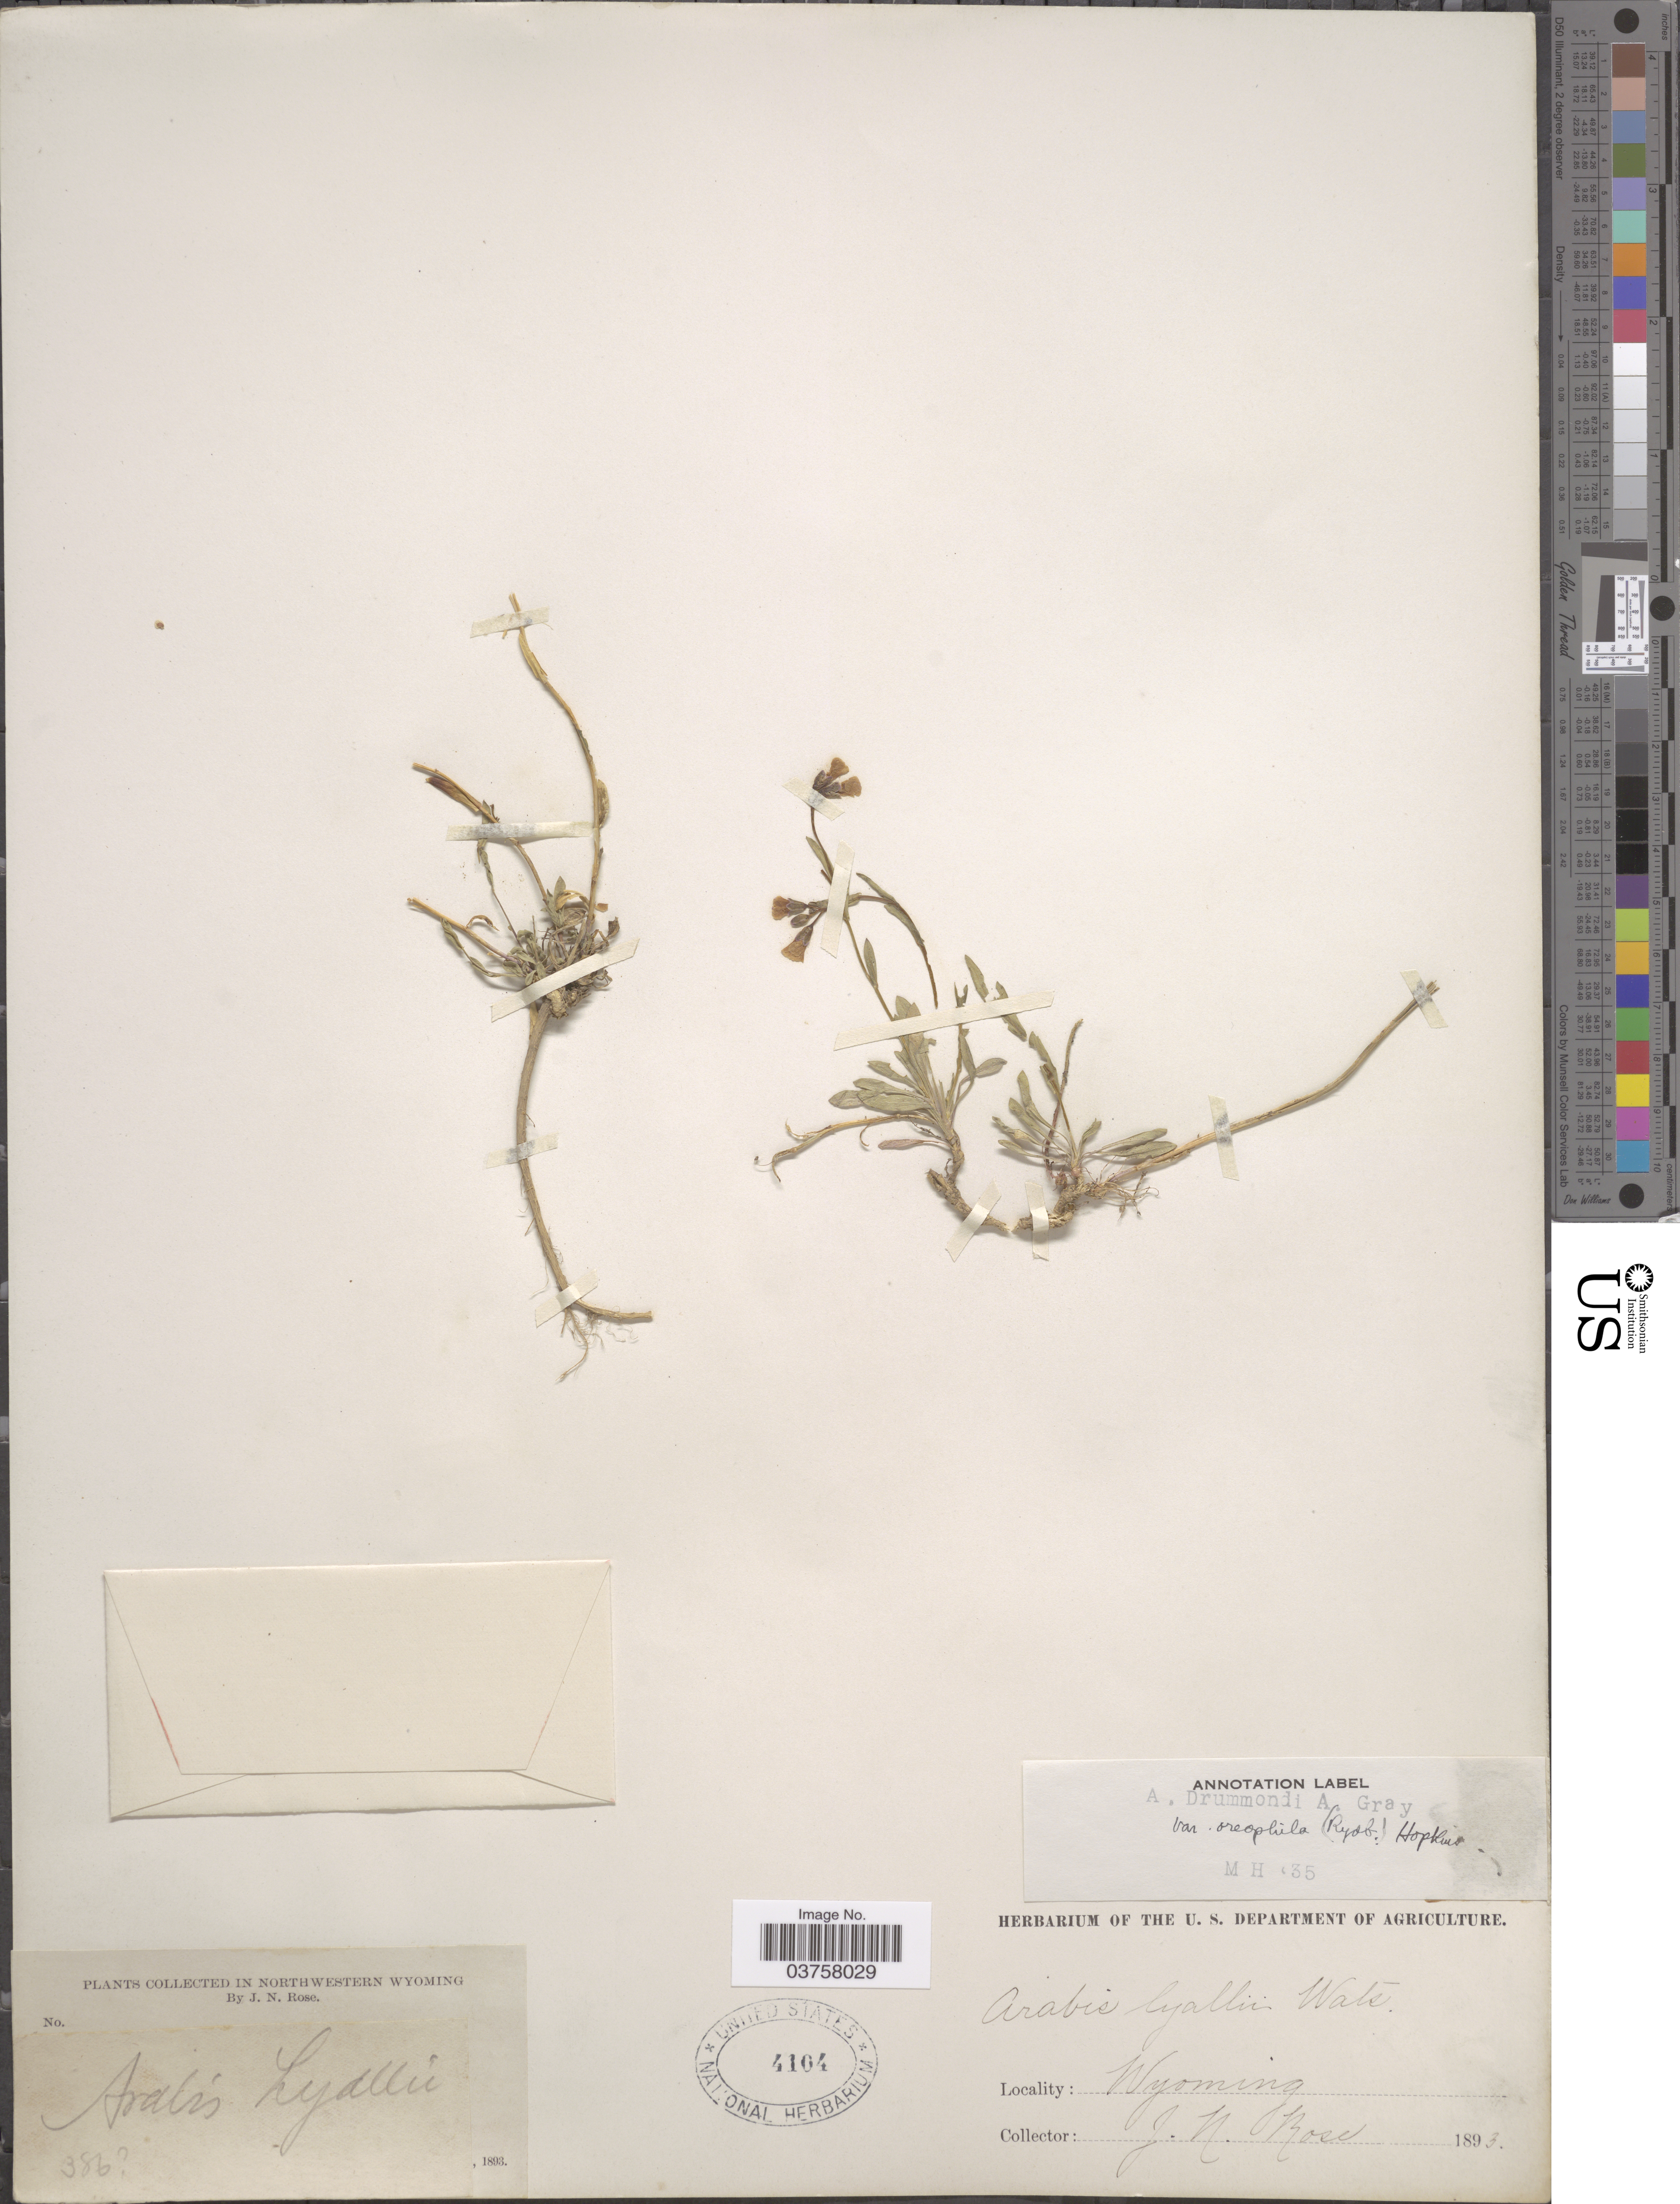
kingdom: Plantae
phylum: Tracheophyta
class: Magnoliopsida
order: Brassicales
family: Brassicaceae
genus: Arabis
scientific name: Arabis lyallii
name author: S. Watson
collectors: J. N. Rose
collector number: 386?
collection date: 1893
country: United States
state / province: Wyoming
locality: Northwestern Wyoming.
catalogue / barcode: US 4104